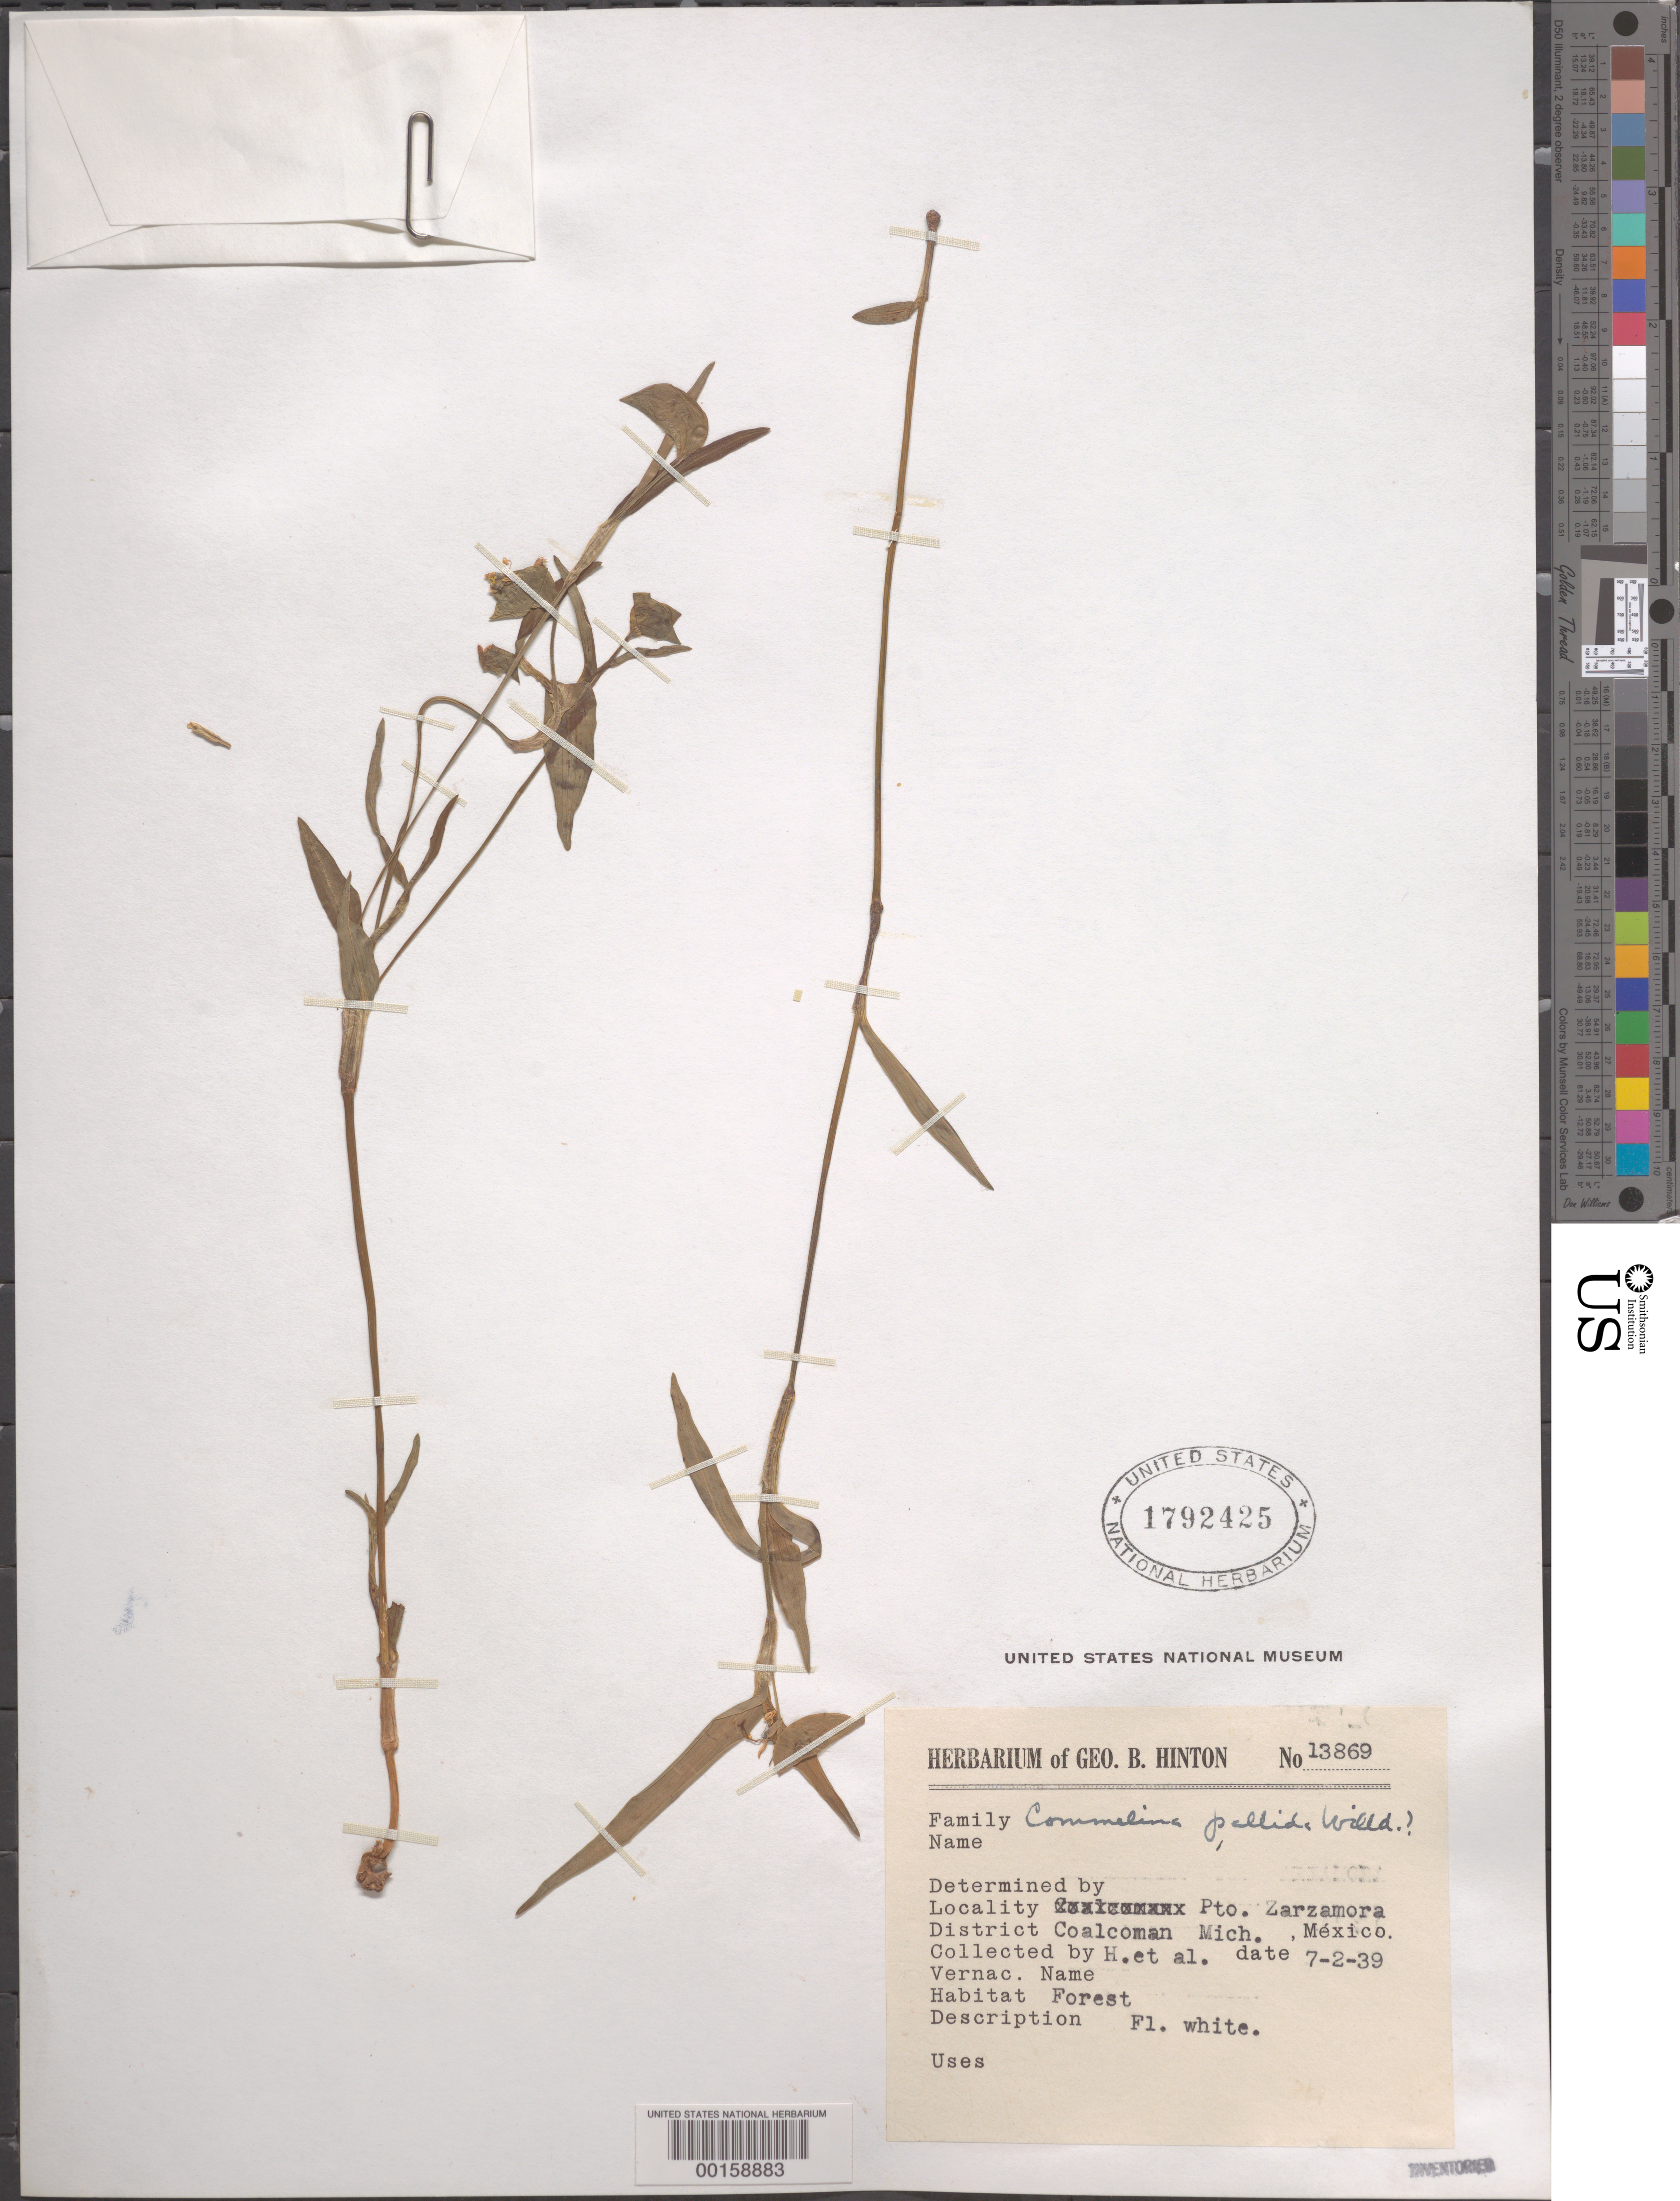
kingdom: Plantae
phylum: Tracheophyta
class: Liliopsida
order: Commelinales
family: Commelinaceae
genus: Commelina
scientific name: Commelina pallida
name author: Willd.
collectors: G. B. Hinton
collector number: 13869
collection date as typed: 02 Jul 1939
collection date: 1939-07-02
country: Mexico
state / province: Michoacán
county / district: Coalcomán De Vazquez Pallares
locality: Coalcomán Mun. (?), Zarzamora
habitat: Forest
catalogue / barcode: US 1792425